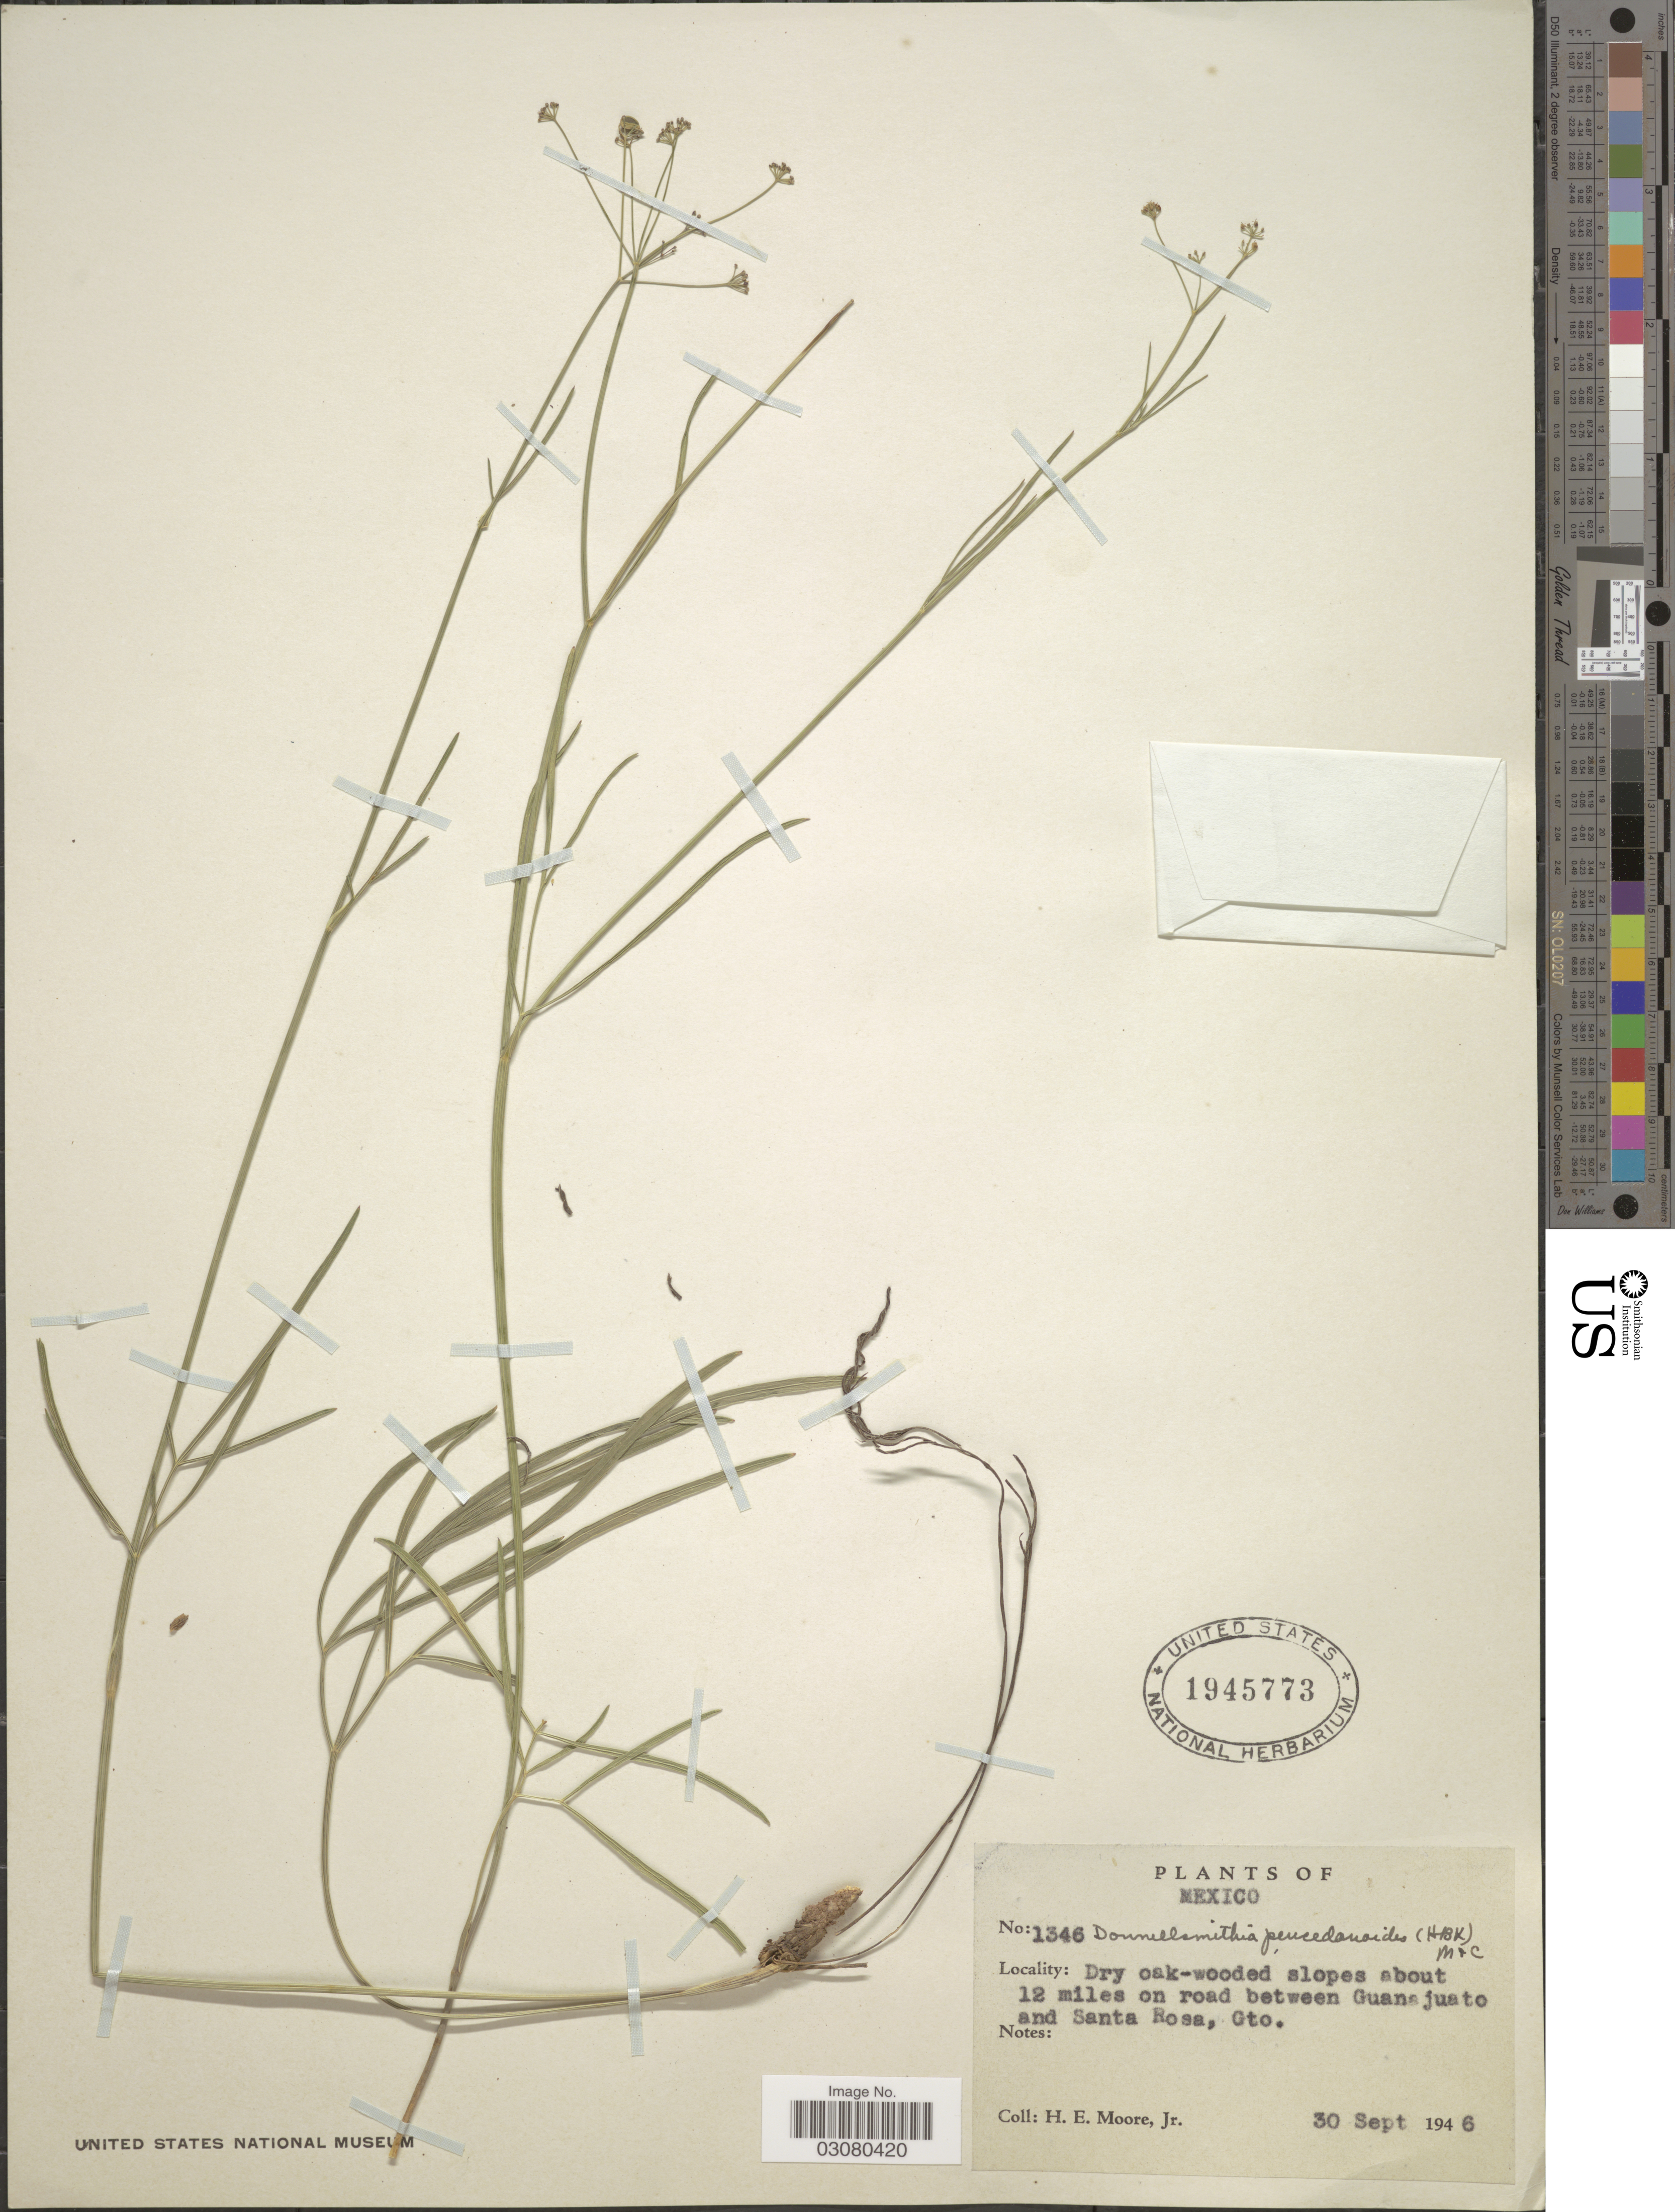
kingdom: Plantae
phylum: Tracheophyta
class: Magnoliopsida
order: Apiales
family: Apiaceae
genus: Donnellsmithia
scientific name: Donnellsmithia peucedanoides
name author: (Kunth) Mathias & Constance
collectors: H. Moore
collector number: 1346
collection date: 1946-09-30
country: Mexico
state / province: Guanajuato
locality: Dry oak-wooded slopes about 12 miles on road between Guanajuato and Santa Rosa, Gto.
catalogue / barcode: US 1945773